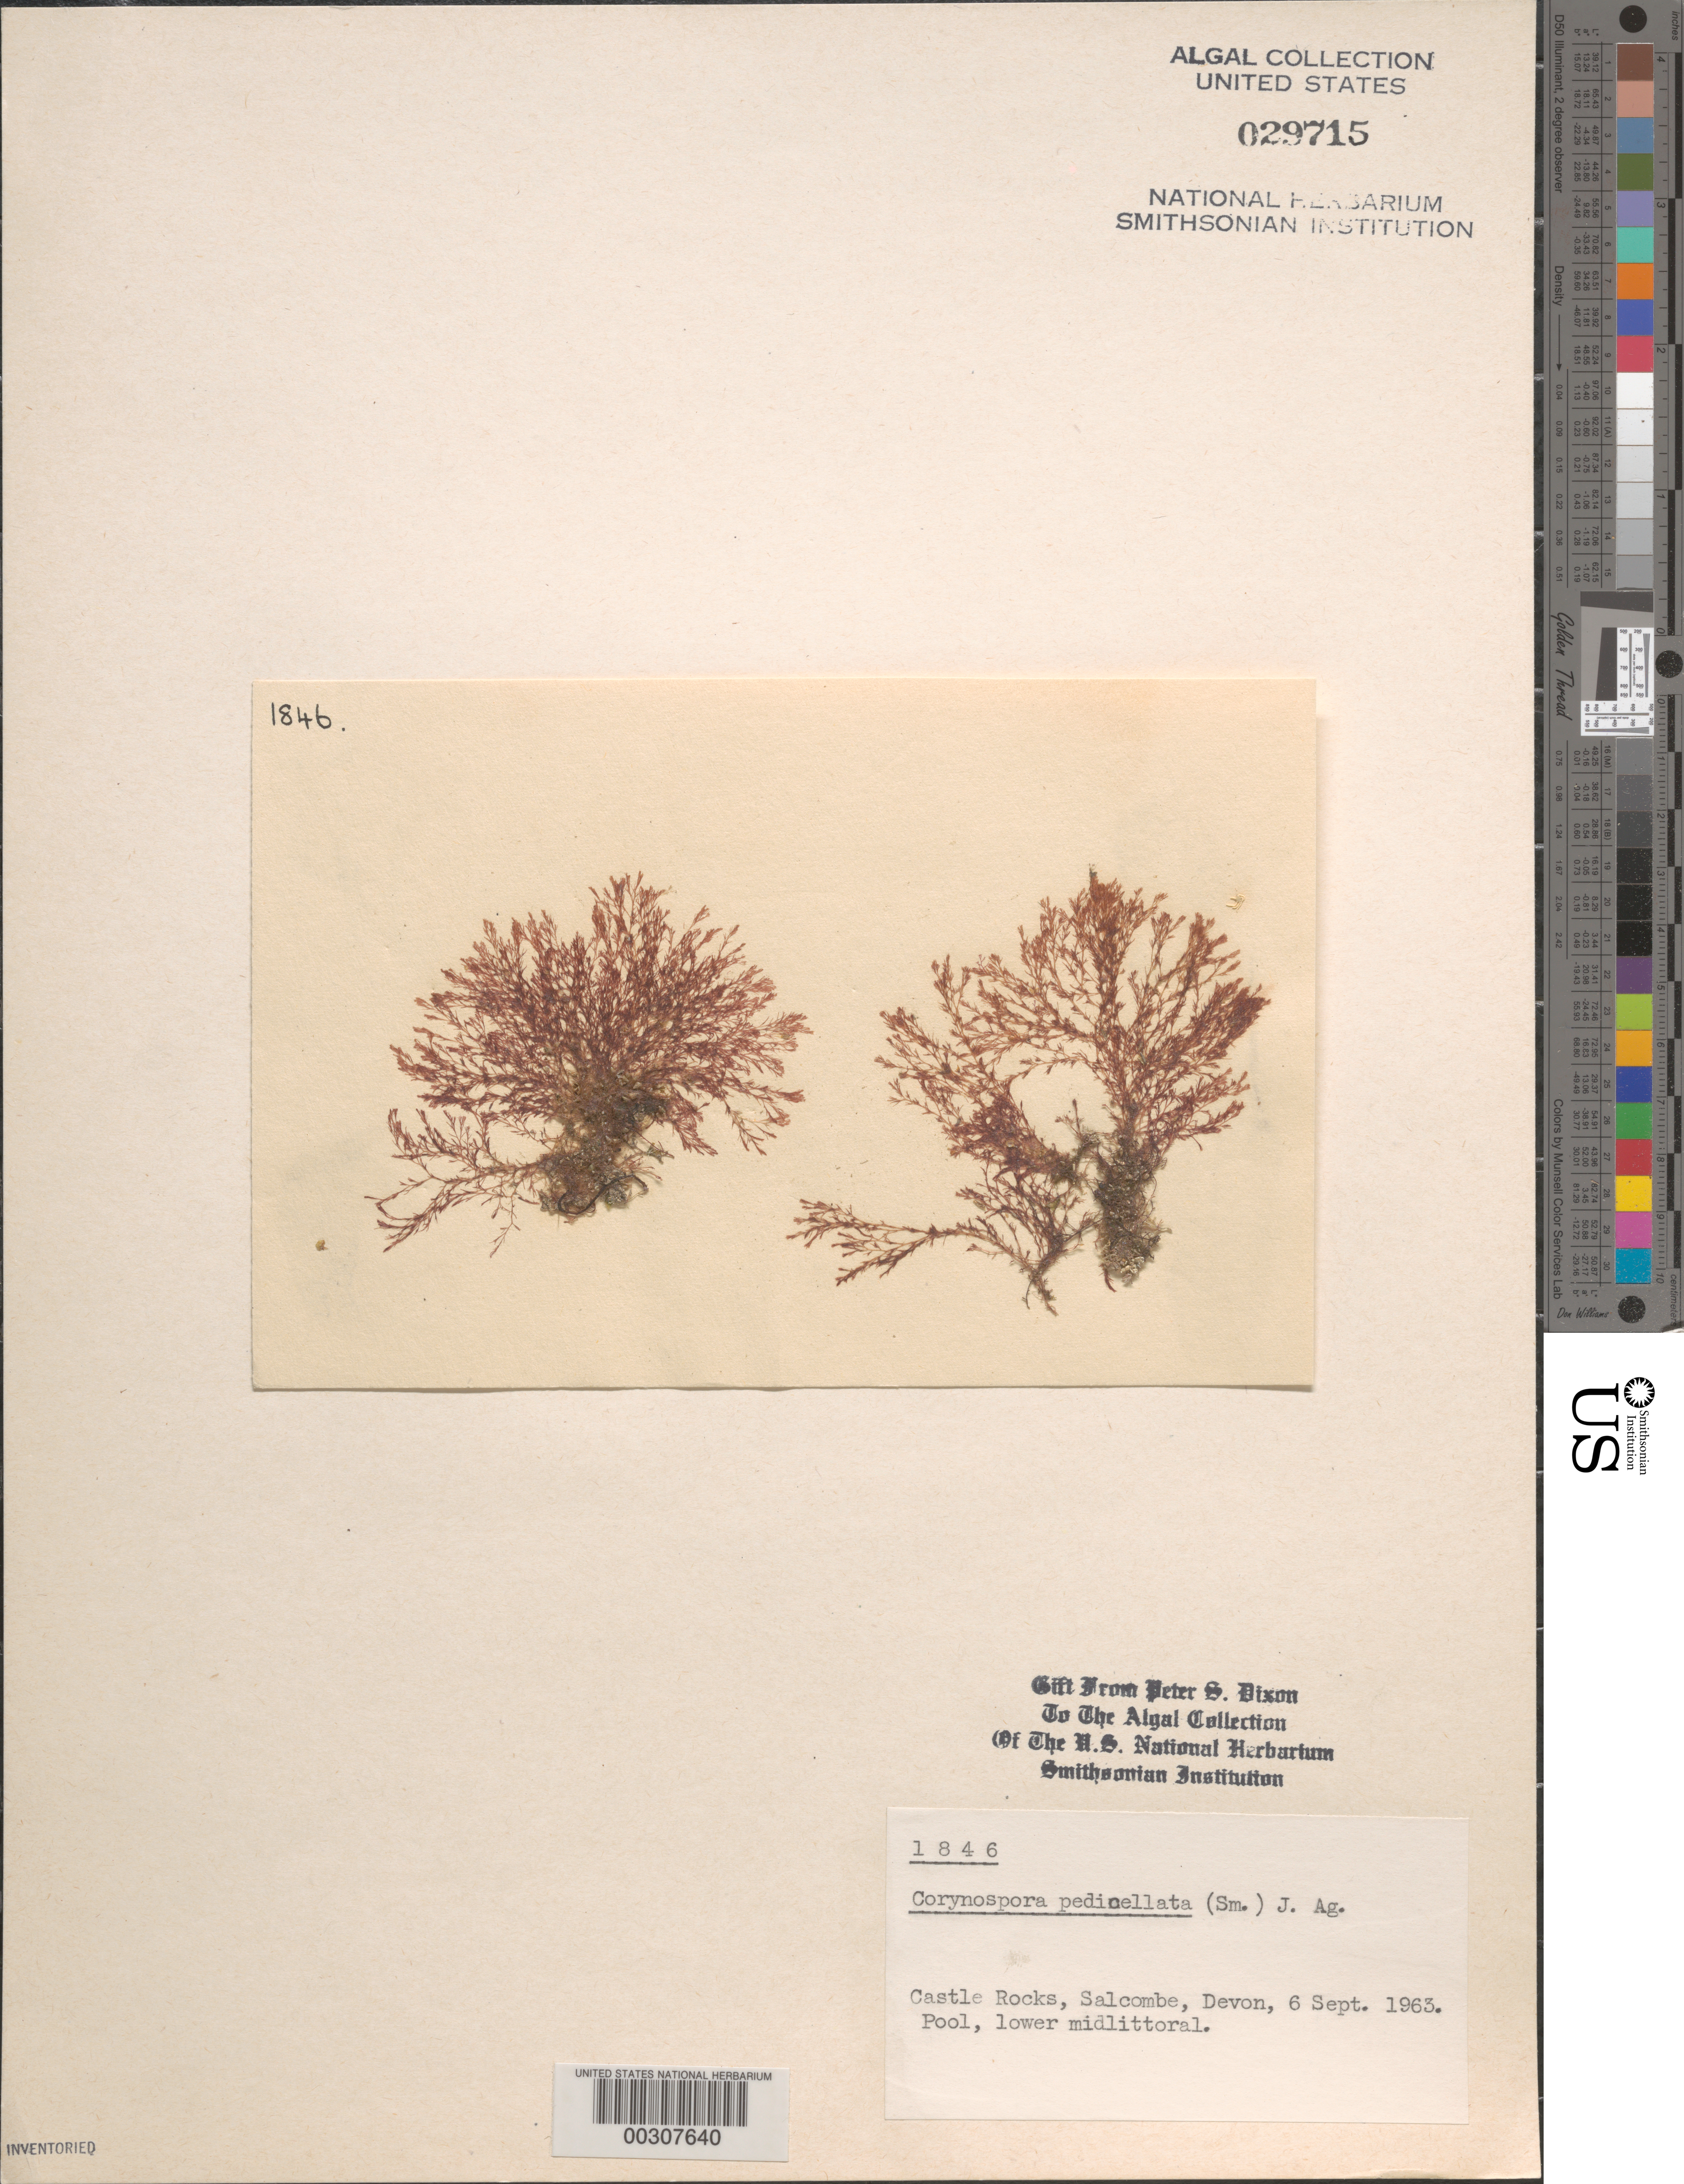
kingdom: Plantae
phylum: Rhodophyta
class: Florideophyceae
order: Ceramiales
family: Wrangeliaceae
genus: Monosporus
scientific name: Monosporus pedicellatus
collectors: P. S. Dixon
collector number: PSD 1846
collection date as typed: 06 Sep 1963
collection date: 1963-09-06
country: United Kingdom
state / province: England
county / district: Devon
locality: Castle Rocks, Salcombe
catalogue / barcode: US 29715